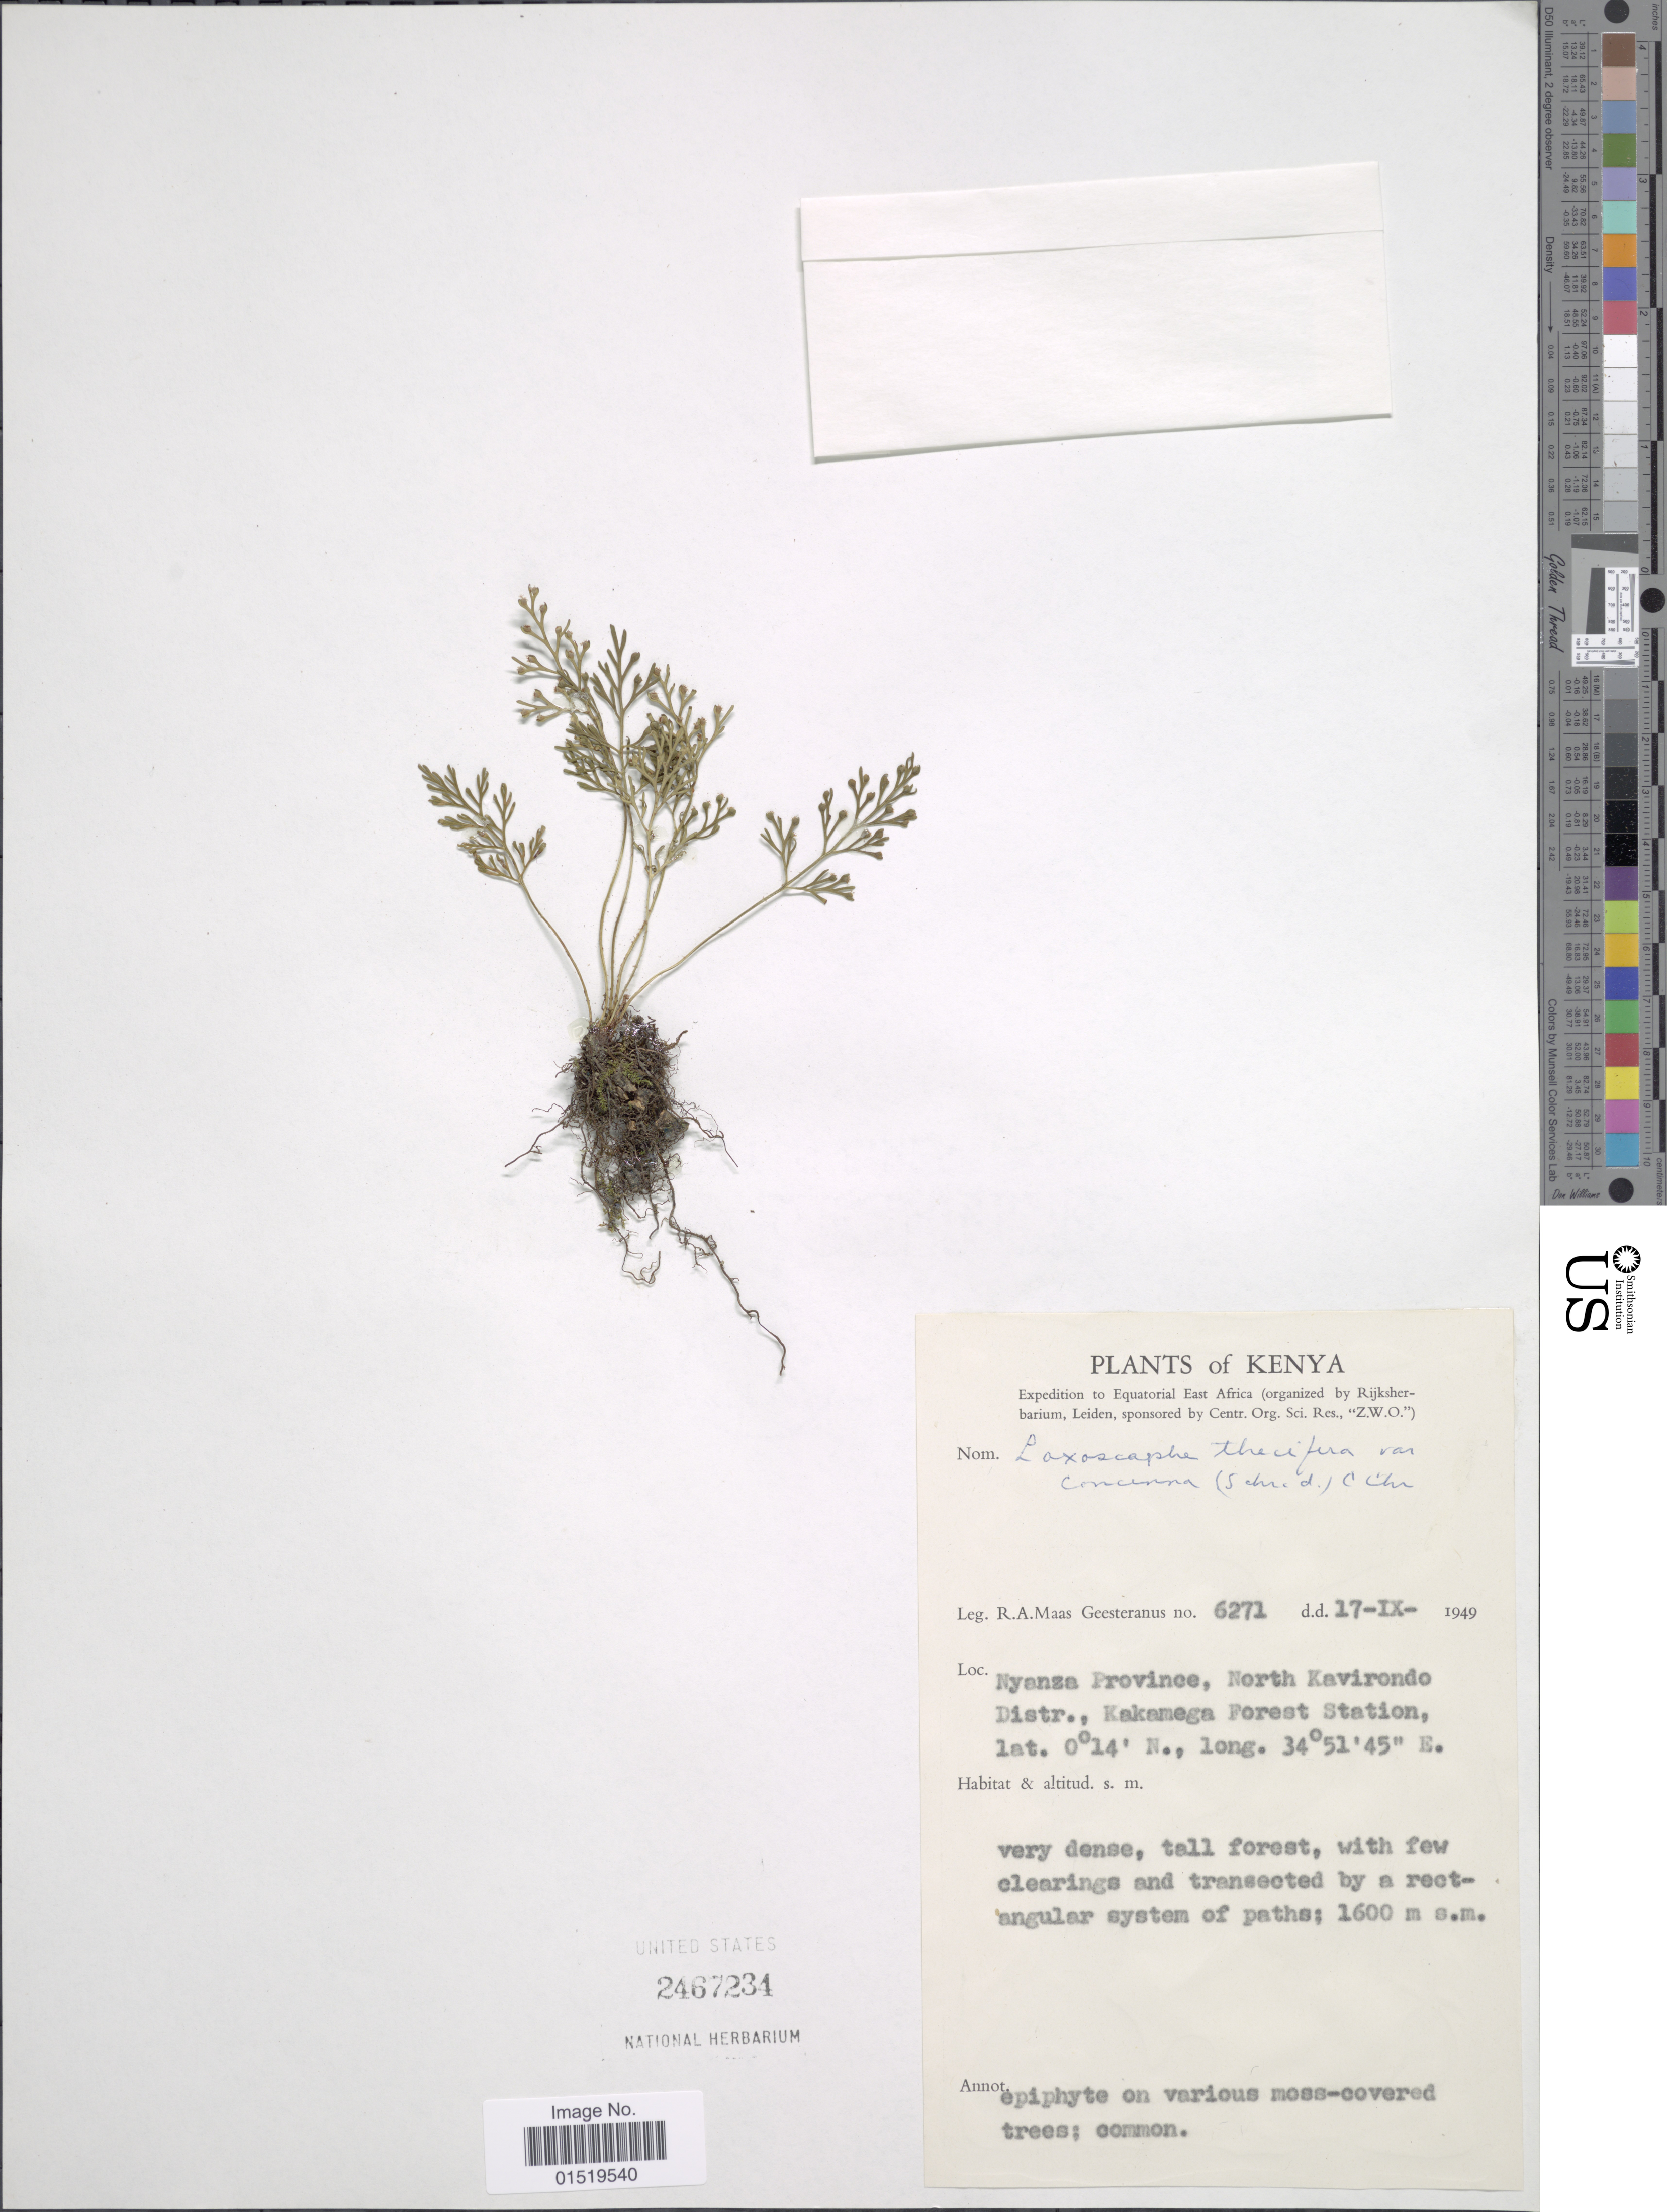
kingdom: Plantae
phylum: Tracheophyta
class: Polypodiopsida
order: Polypodiales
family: Aspleniaceae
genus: Asplenium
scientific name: Asplenium theciferum var. concinnum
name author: (Schrad.) Schelpe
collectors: R. A. Maas Geesteranus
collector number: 6271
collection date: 1949-09-17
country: Kenya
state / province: Kisumu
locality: North Kavirondo Distr., Kakmega Forest Station. Nyanza.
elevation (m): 1600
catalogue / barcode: US 2467234